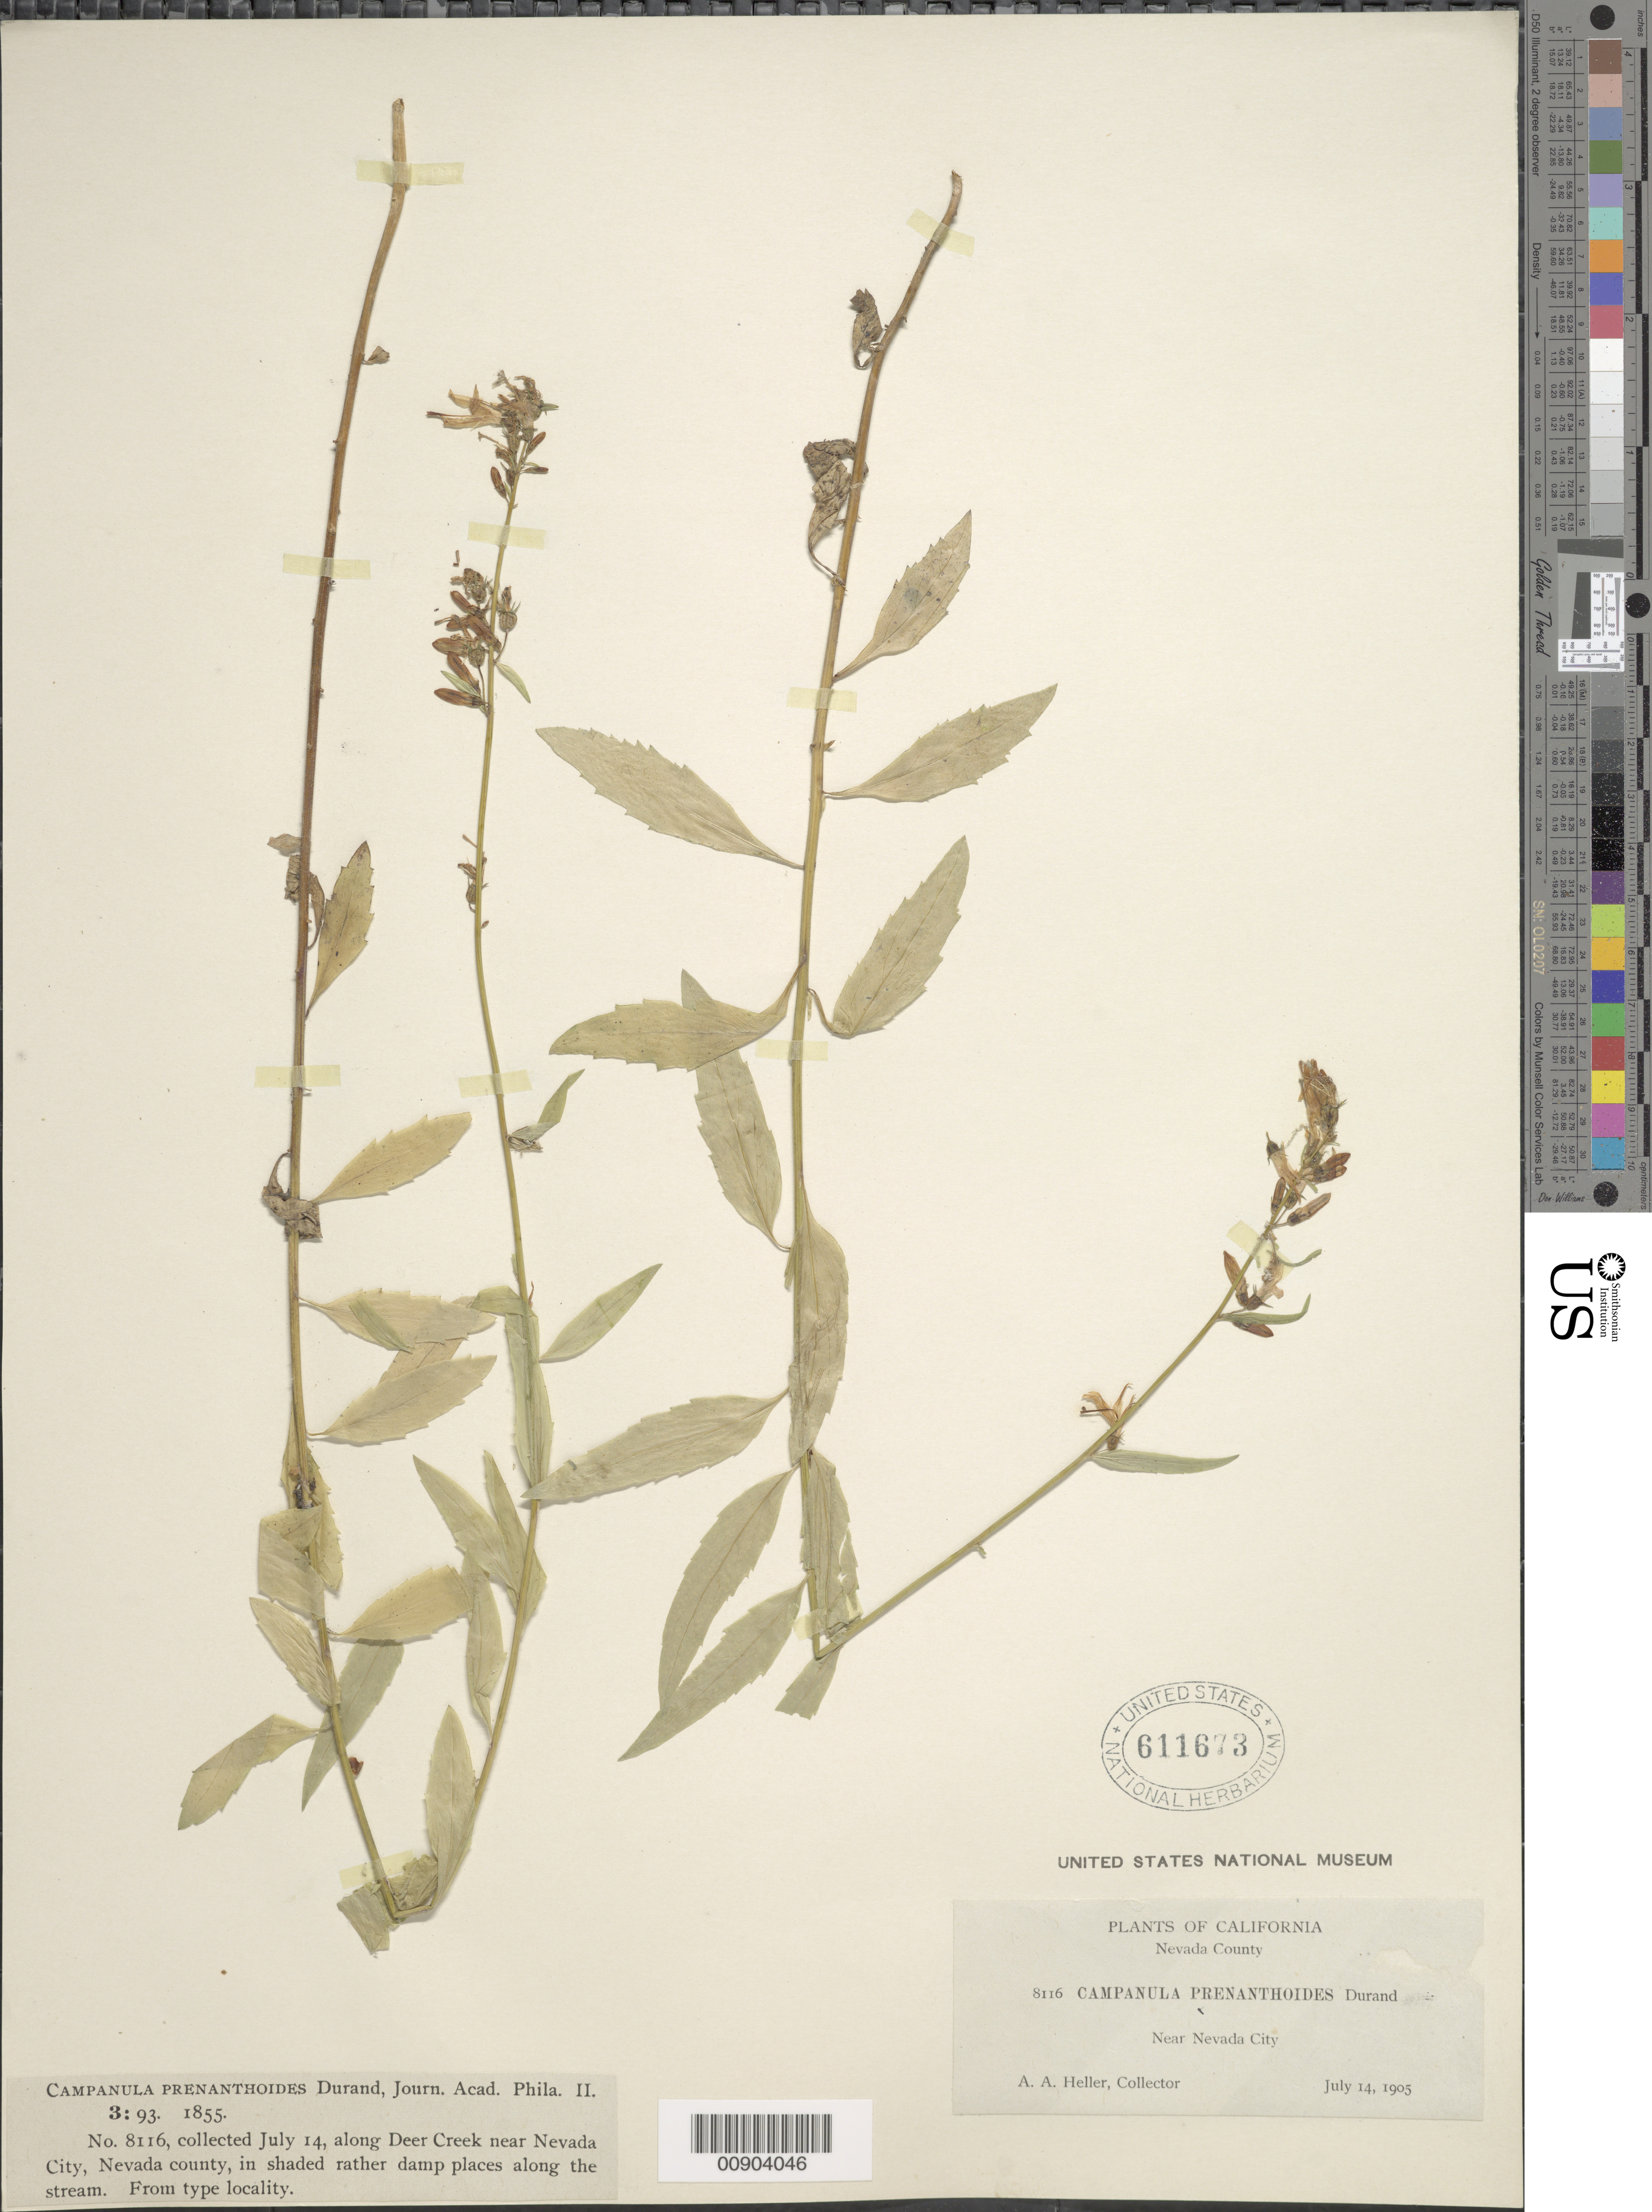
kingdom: Plantae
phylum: Tracheophyta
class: Magnoliopsida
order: Asterales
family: Campanulaceae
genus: Campanula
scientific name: Campanula prenanthoides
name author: Durand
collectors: A. A. Heller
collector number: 8116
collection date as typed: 14 Jul 1905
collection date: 1905-07-14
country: United States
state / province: California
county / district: Nevada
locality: Along Deer Creek near Nevada City.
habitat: in shaded rather damp places along the stream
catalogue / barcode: US 611673